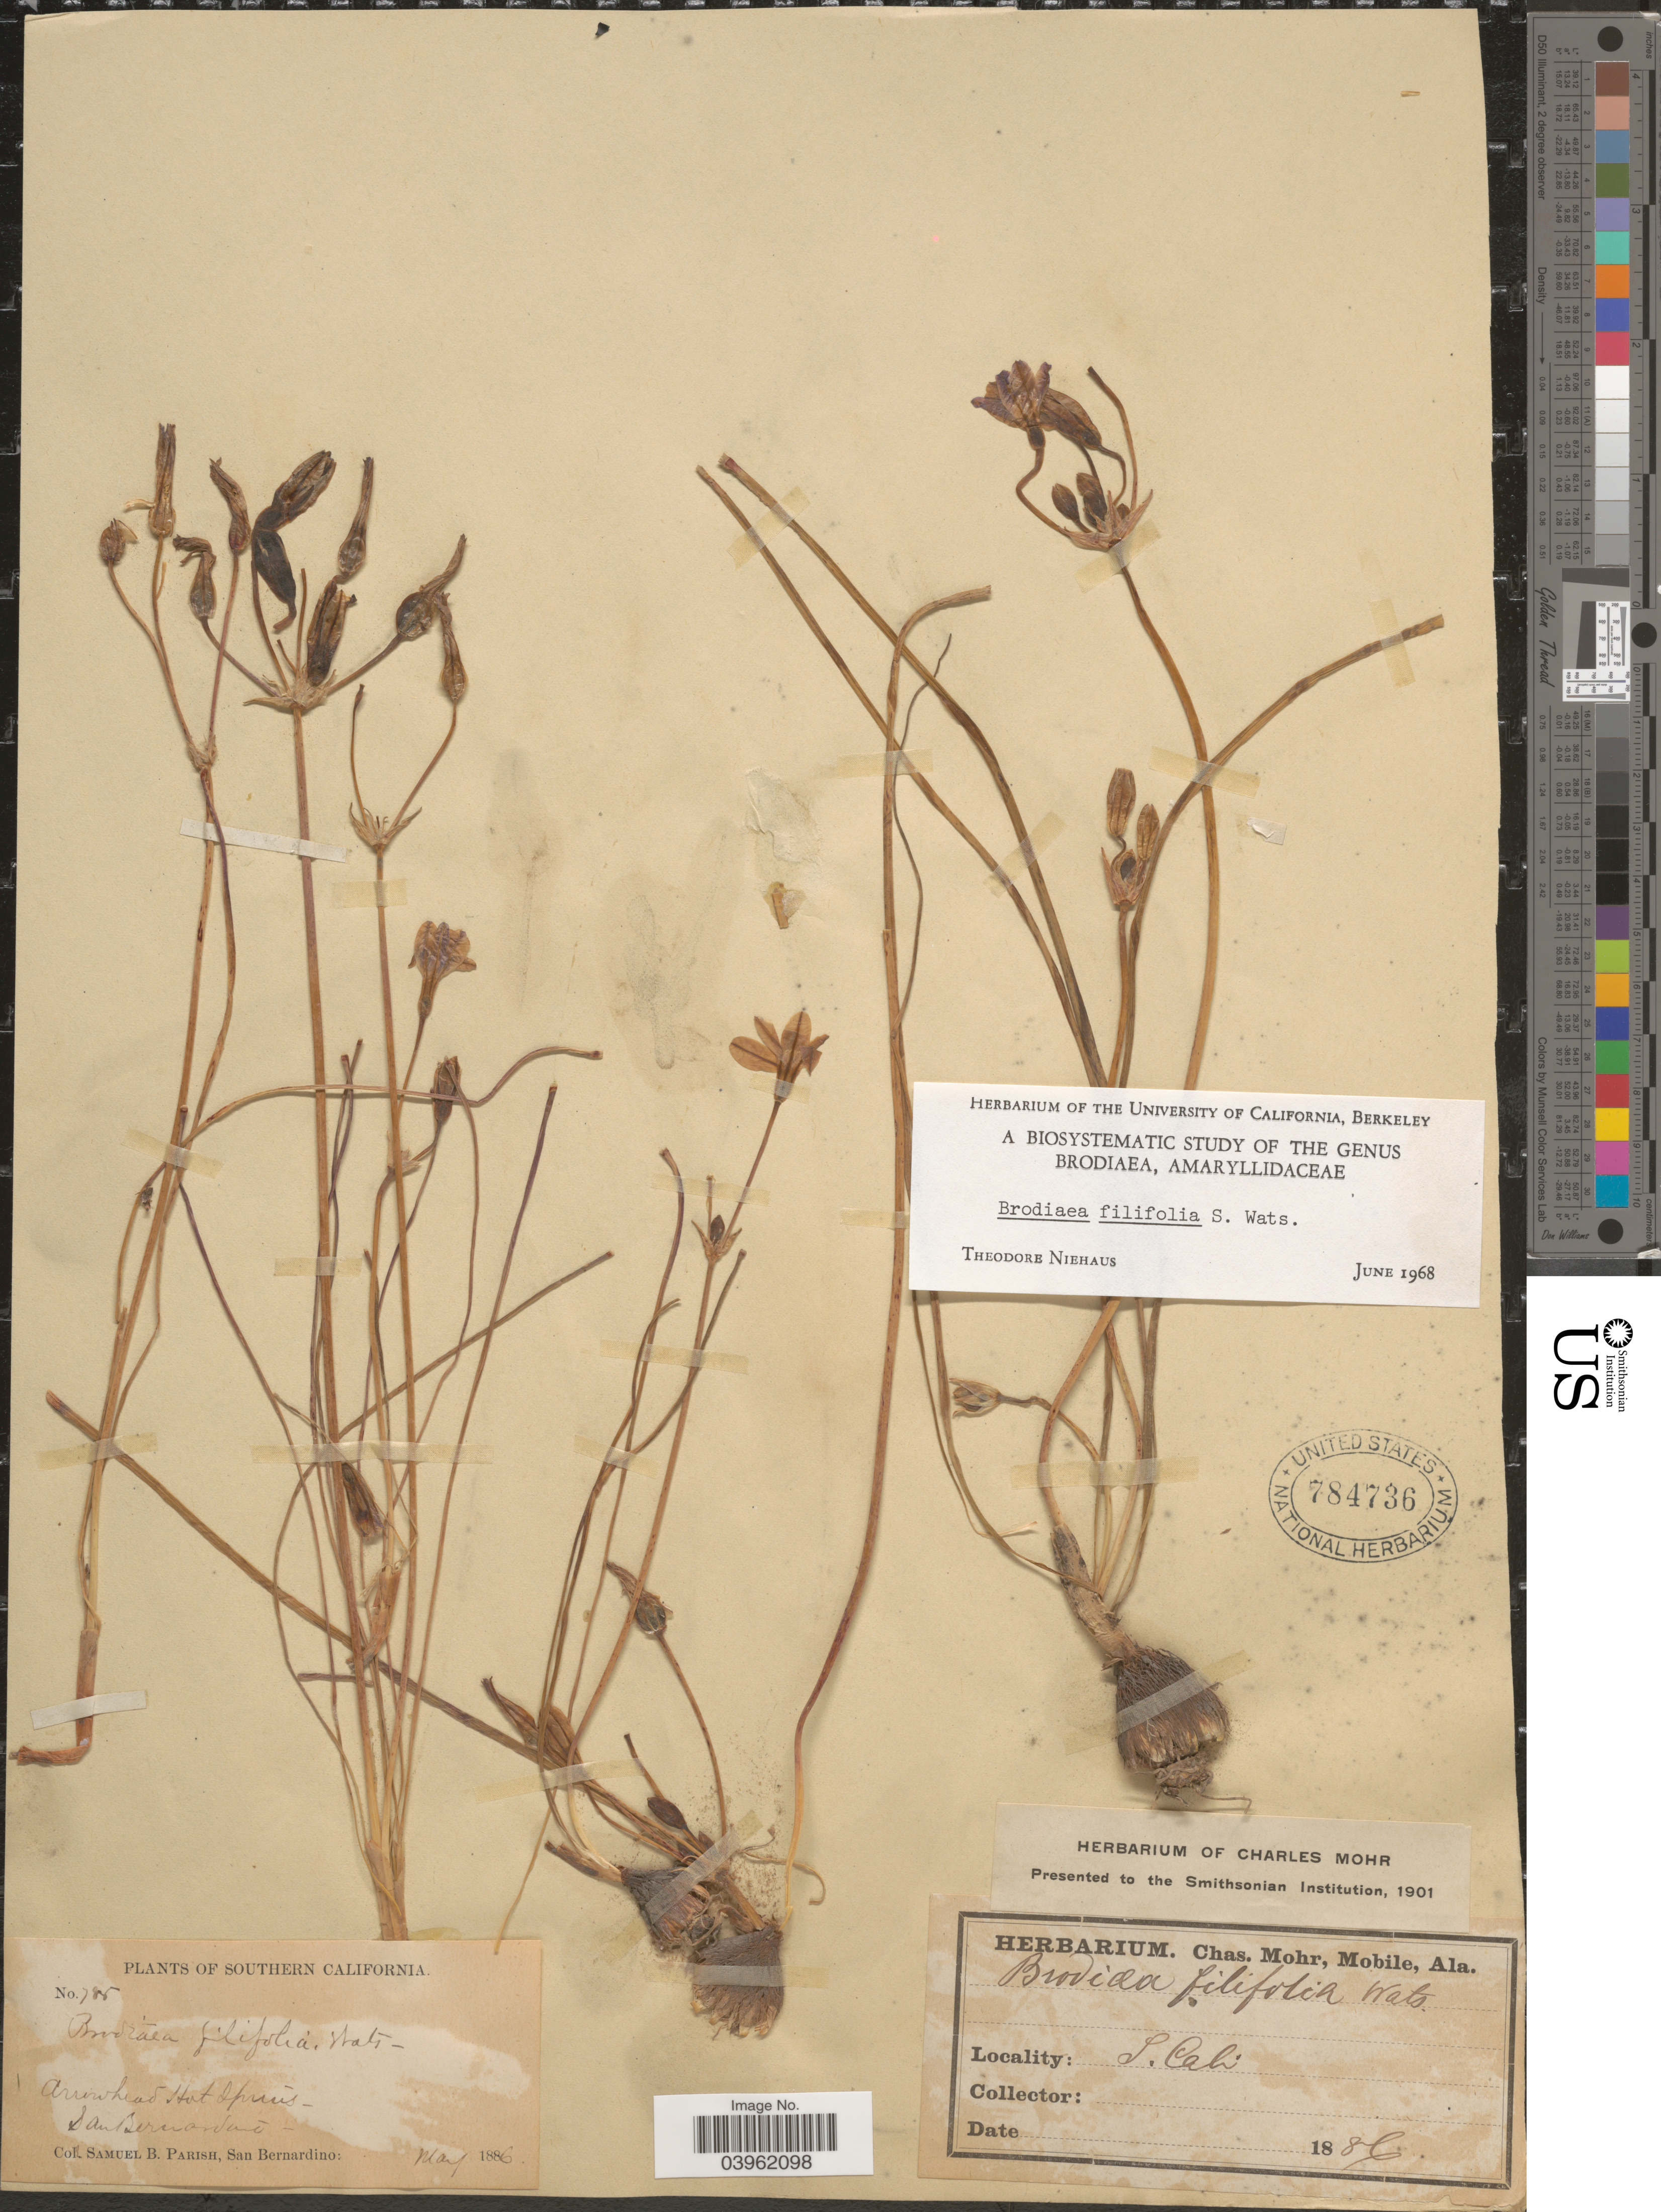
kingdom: Plantae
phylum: Tracheophyta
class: Liliopsida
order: Asparagales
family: Asparagaceae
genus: Brodiaea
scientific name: Brodiaea filifolia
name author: S. Watson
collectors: S. B. Parish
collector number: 786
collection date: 1886-05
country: United States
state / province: California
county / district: San Bernardino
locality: Southern California. Arrowhead Hot Sprins - San Bernardino. S. Cali.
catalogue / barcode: US 784736